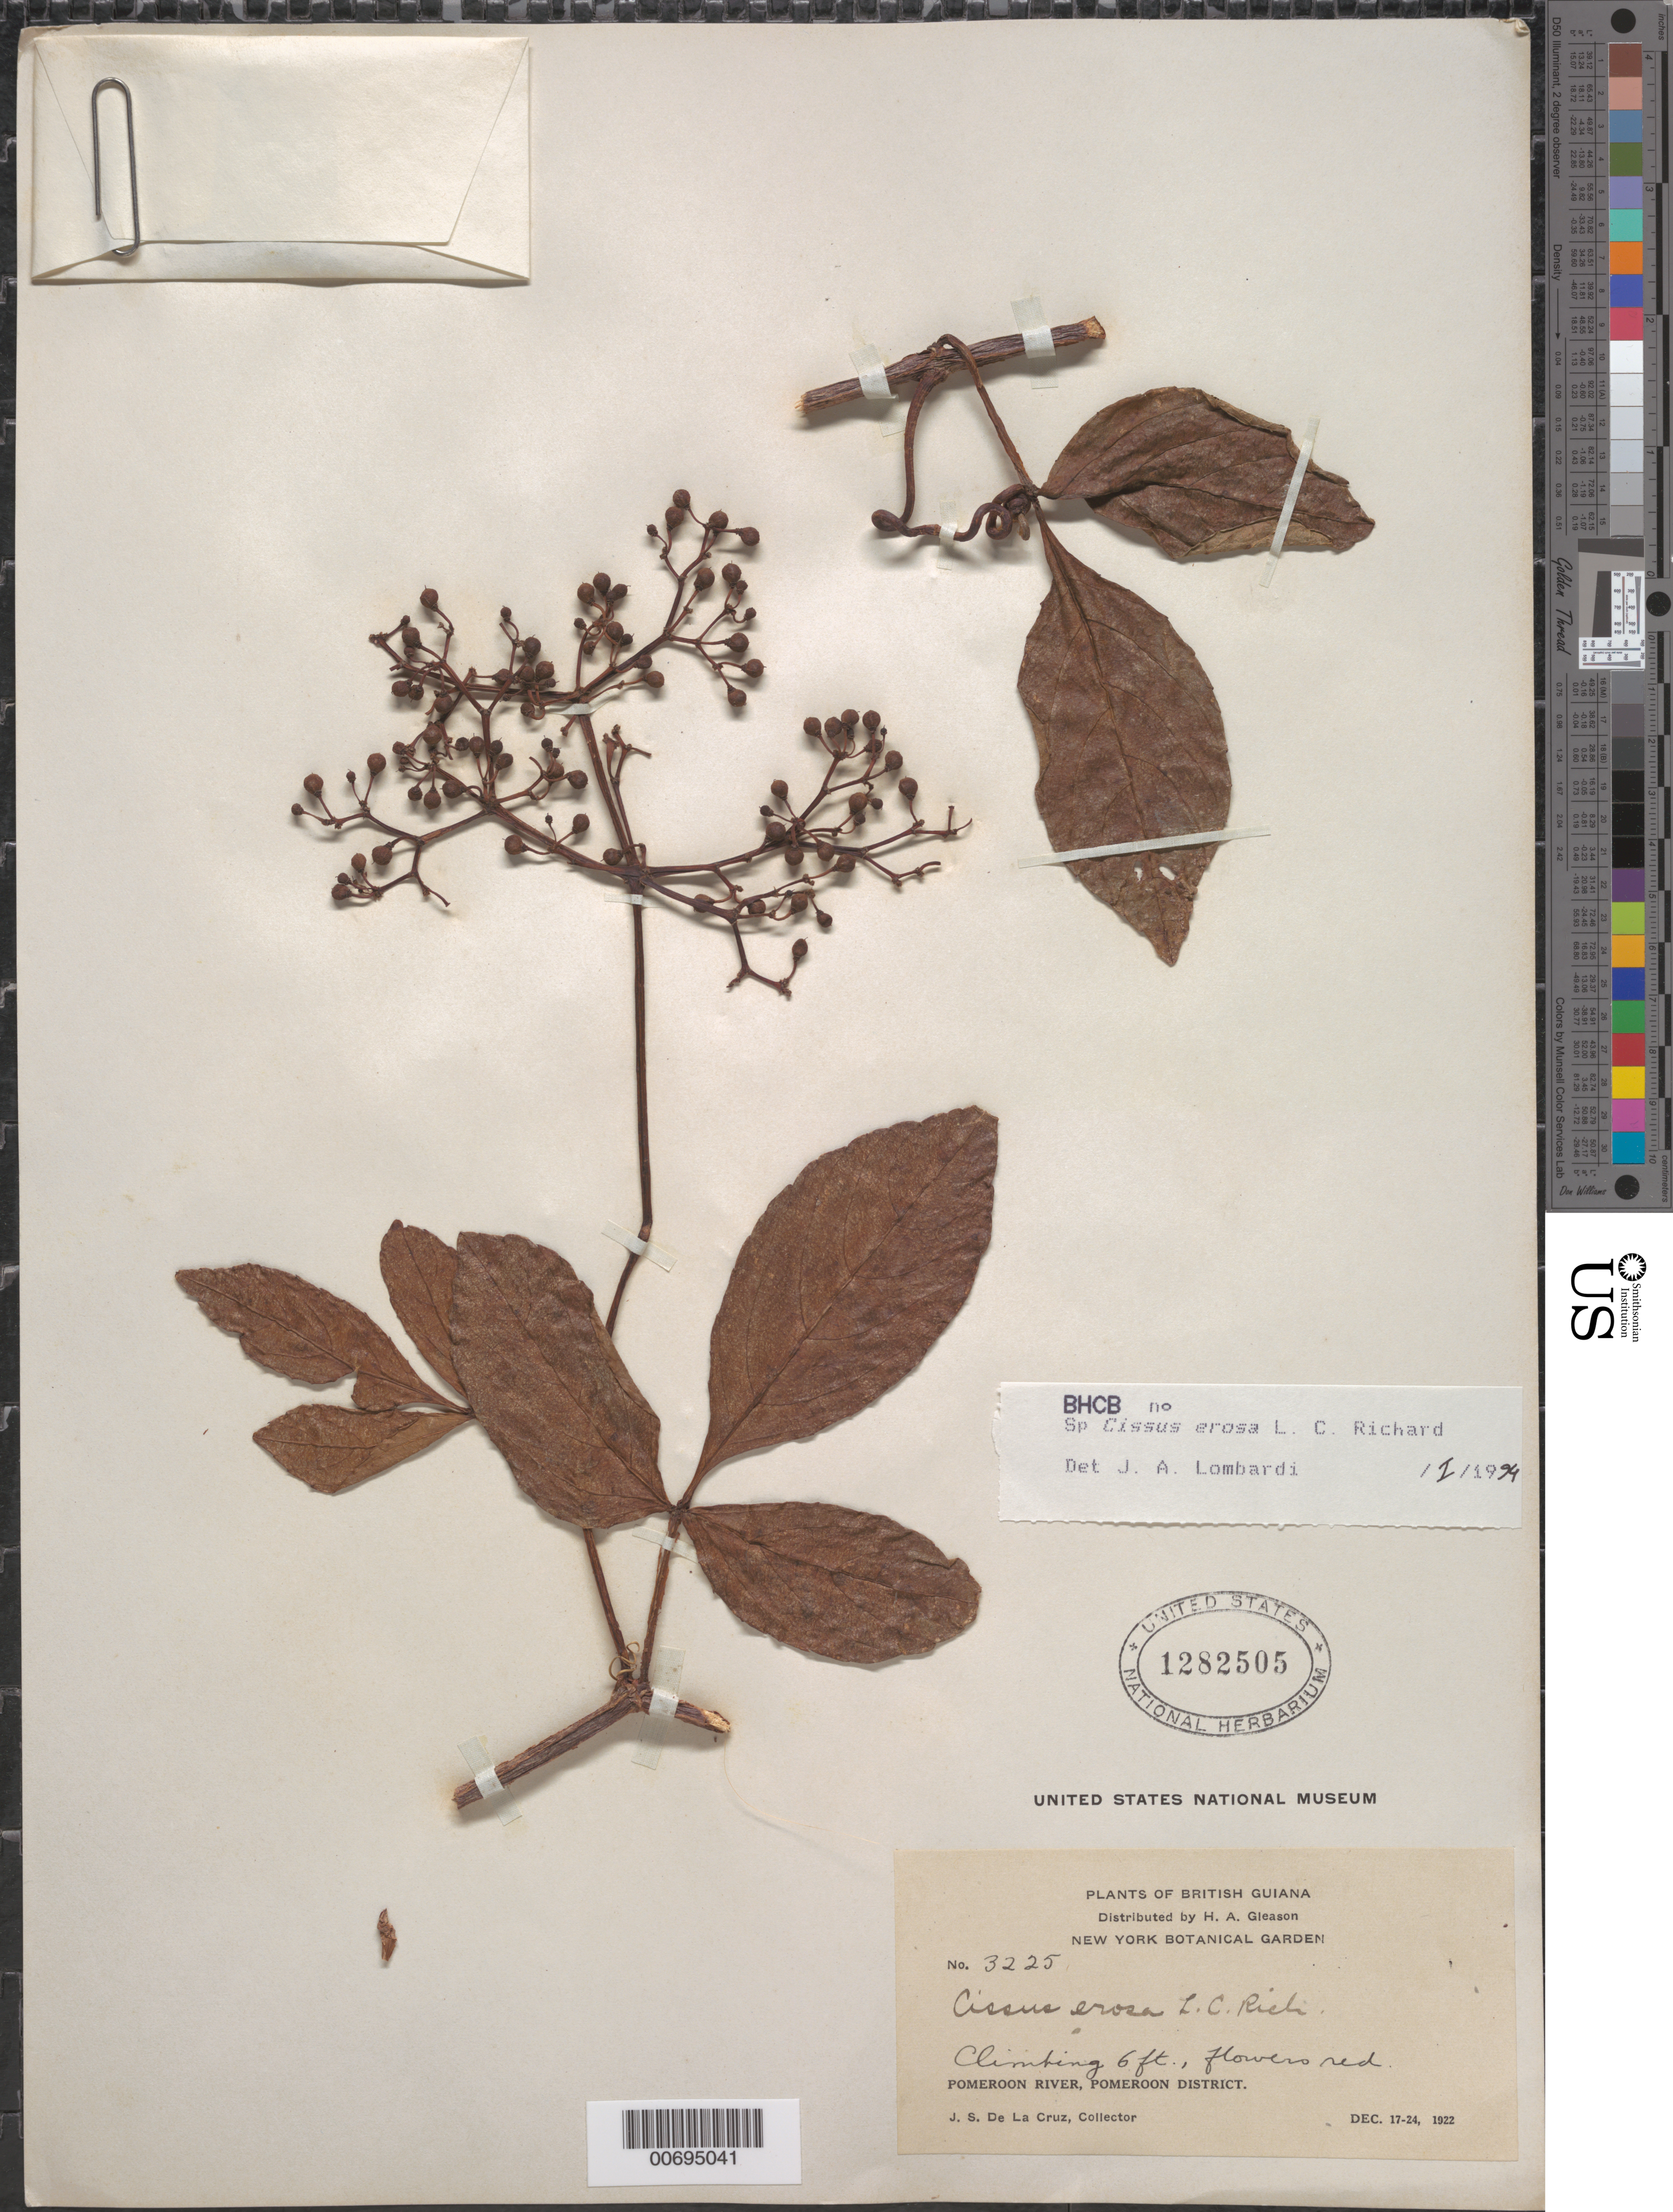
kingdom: Plantae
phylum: Tracheophyta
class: Magnoliopsida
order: Vitales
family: Vitaceae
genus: Cissus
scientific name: Cissus erosa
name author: Rich.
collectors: J. S. de la Cruz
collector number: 3225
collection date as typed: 17-Dec-22 to 24-Dec-22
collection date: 1922-12-17/1922-12-24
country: Guyana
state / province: Pomeroon-Supenaam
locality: Pomeroon R.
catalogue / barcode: US 1282505